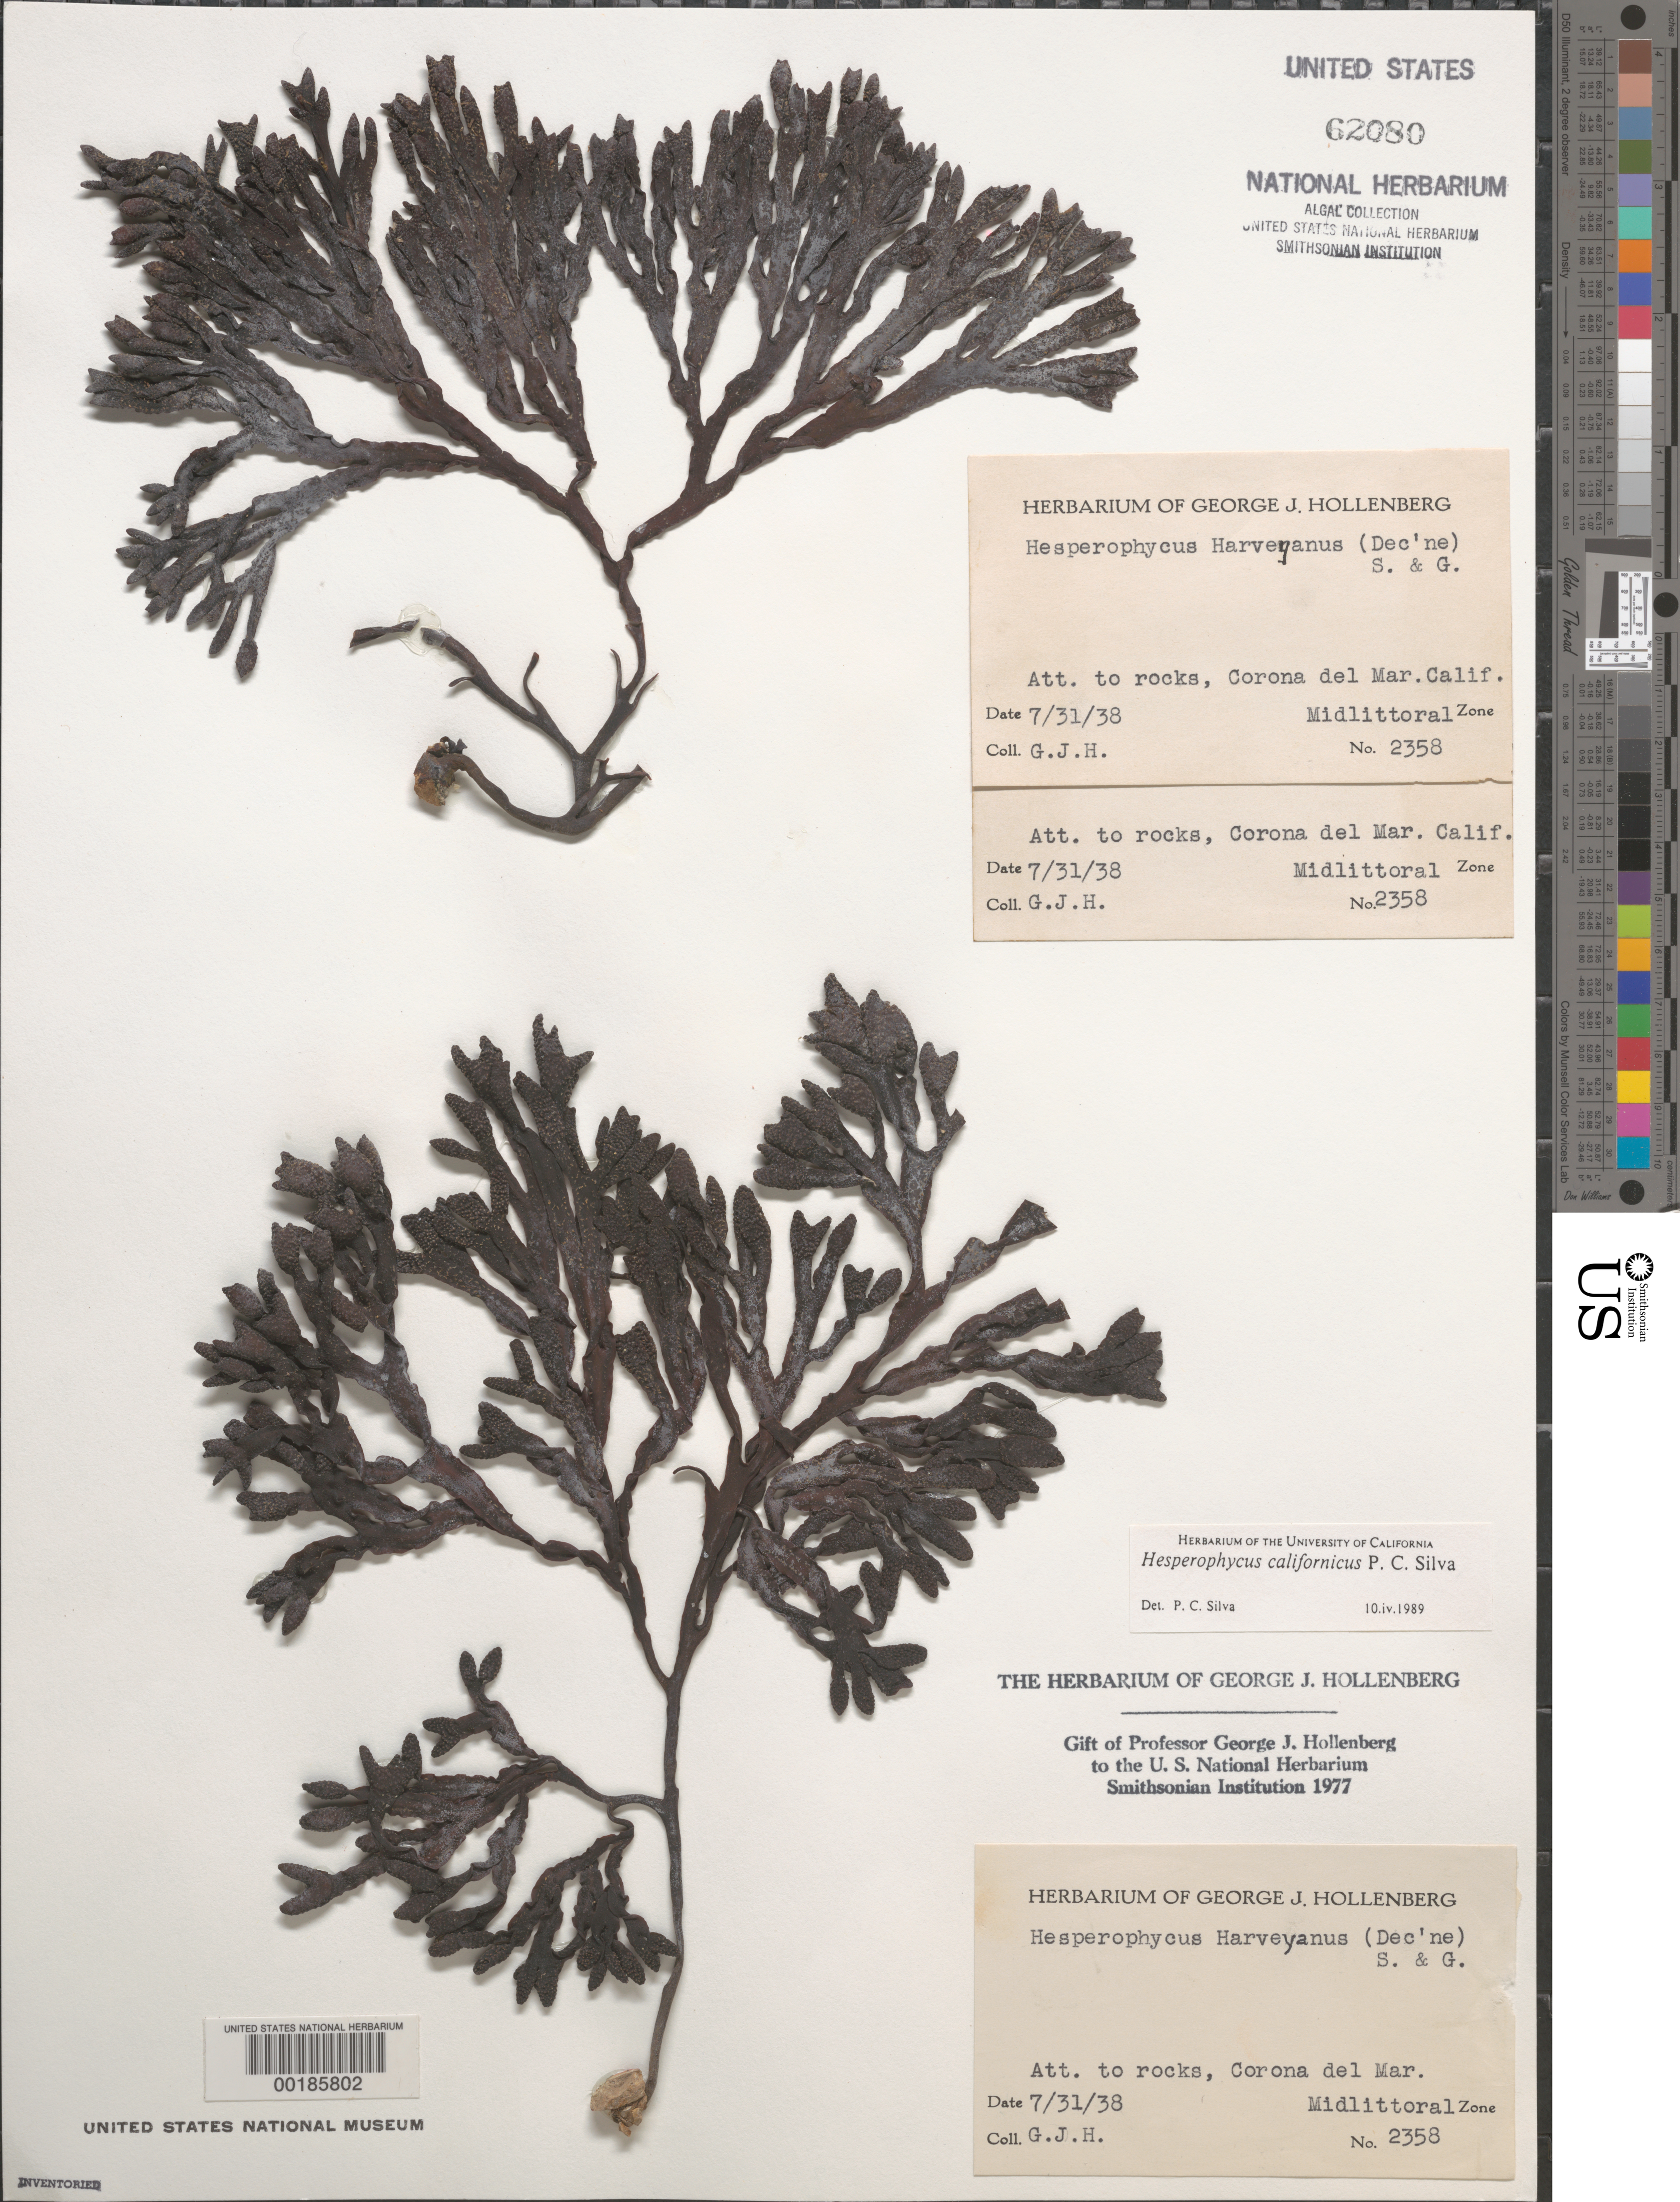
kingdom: Chromista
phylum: Ochrophyta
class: Phaeophyceae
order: Fucales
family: Fucaceae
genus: Hesperophycus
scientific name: Hesperophycus californicus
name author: P.C. Silva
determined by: Silva, P. C.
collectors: G. Hollenberg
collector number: GJH 2358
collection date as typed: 31 Jul 1938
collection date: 1938-07-31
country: United States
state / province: California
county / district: Orange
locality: Corona del Mar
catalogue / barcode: US 62080